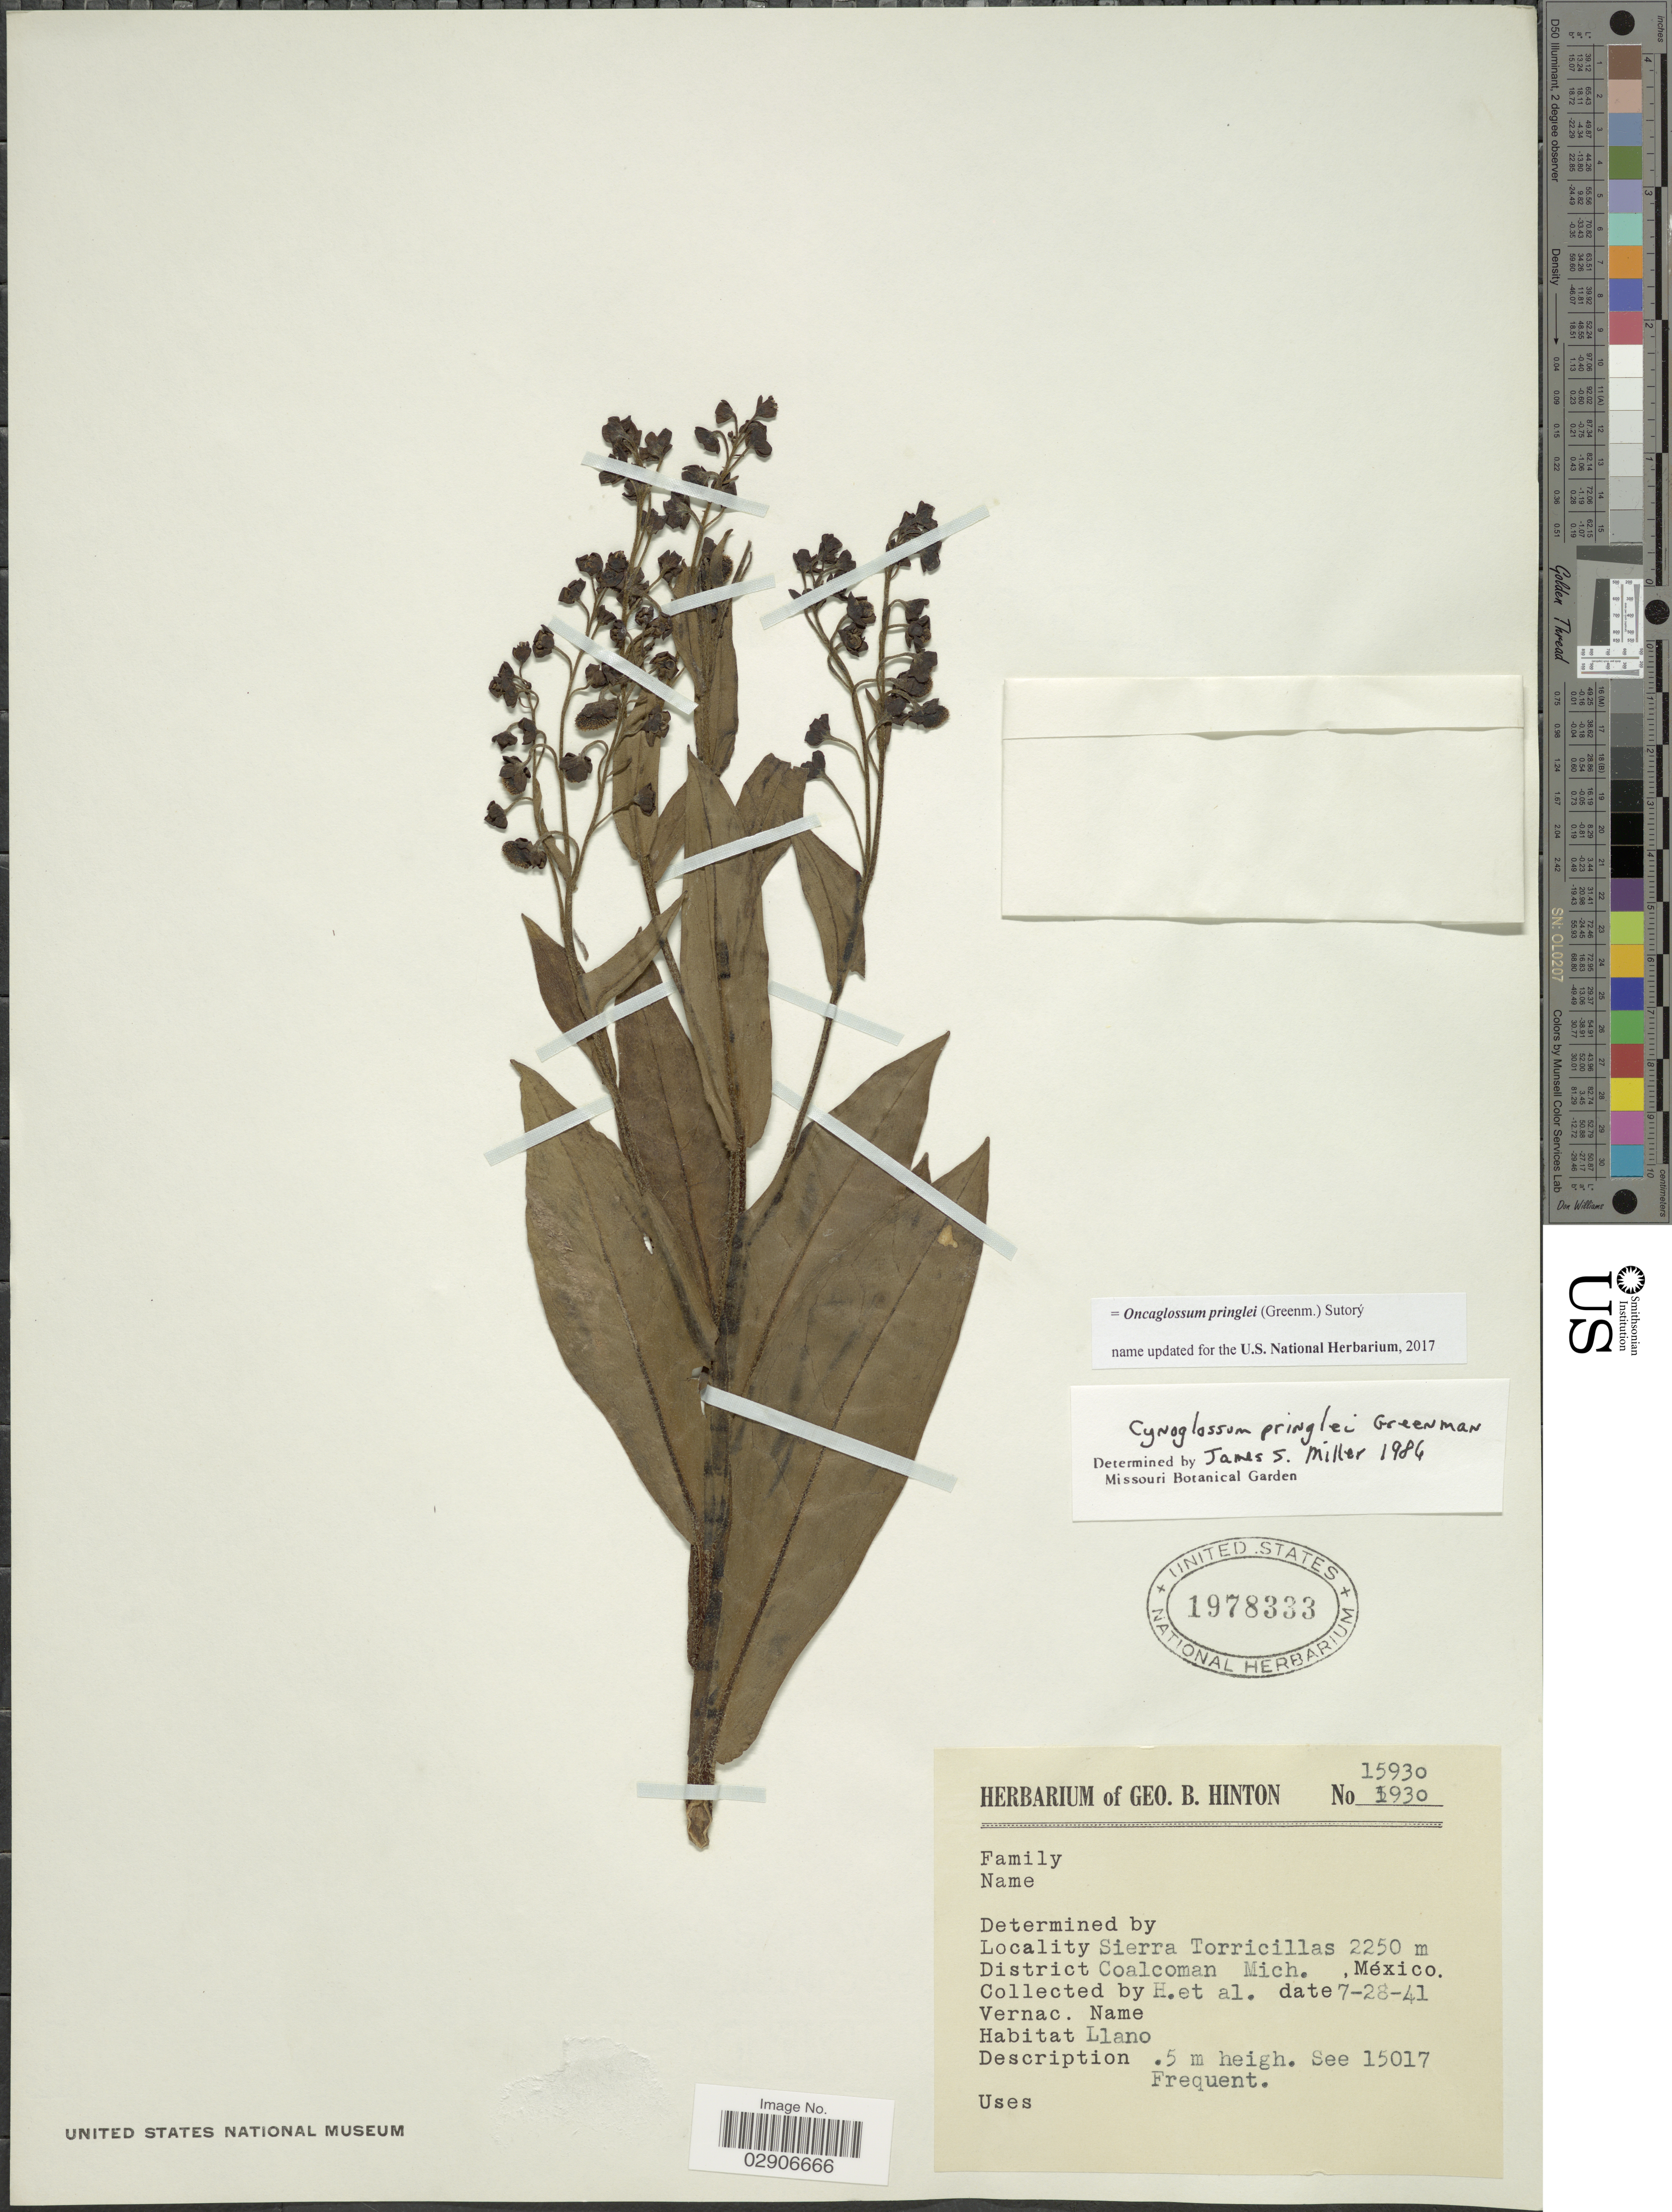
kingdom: Plantae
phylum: Tracheophyta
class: Magnoliopsida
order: Boraginales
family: Boraginaceae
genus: Oncaglossum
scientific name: Oncaglossum pringlei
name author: (Greenm.) Sutorý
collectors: G. B. Hinton & et al.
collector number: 15930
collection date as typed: Transcribed d/m/y: 28/7/41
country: Mexico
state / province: Michoacán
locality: Sierra Torricillas. District Coalcoman Mich.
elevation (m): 2250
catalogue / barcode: US 1978333